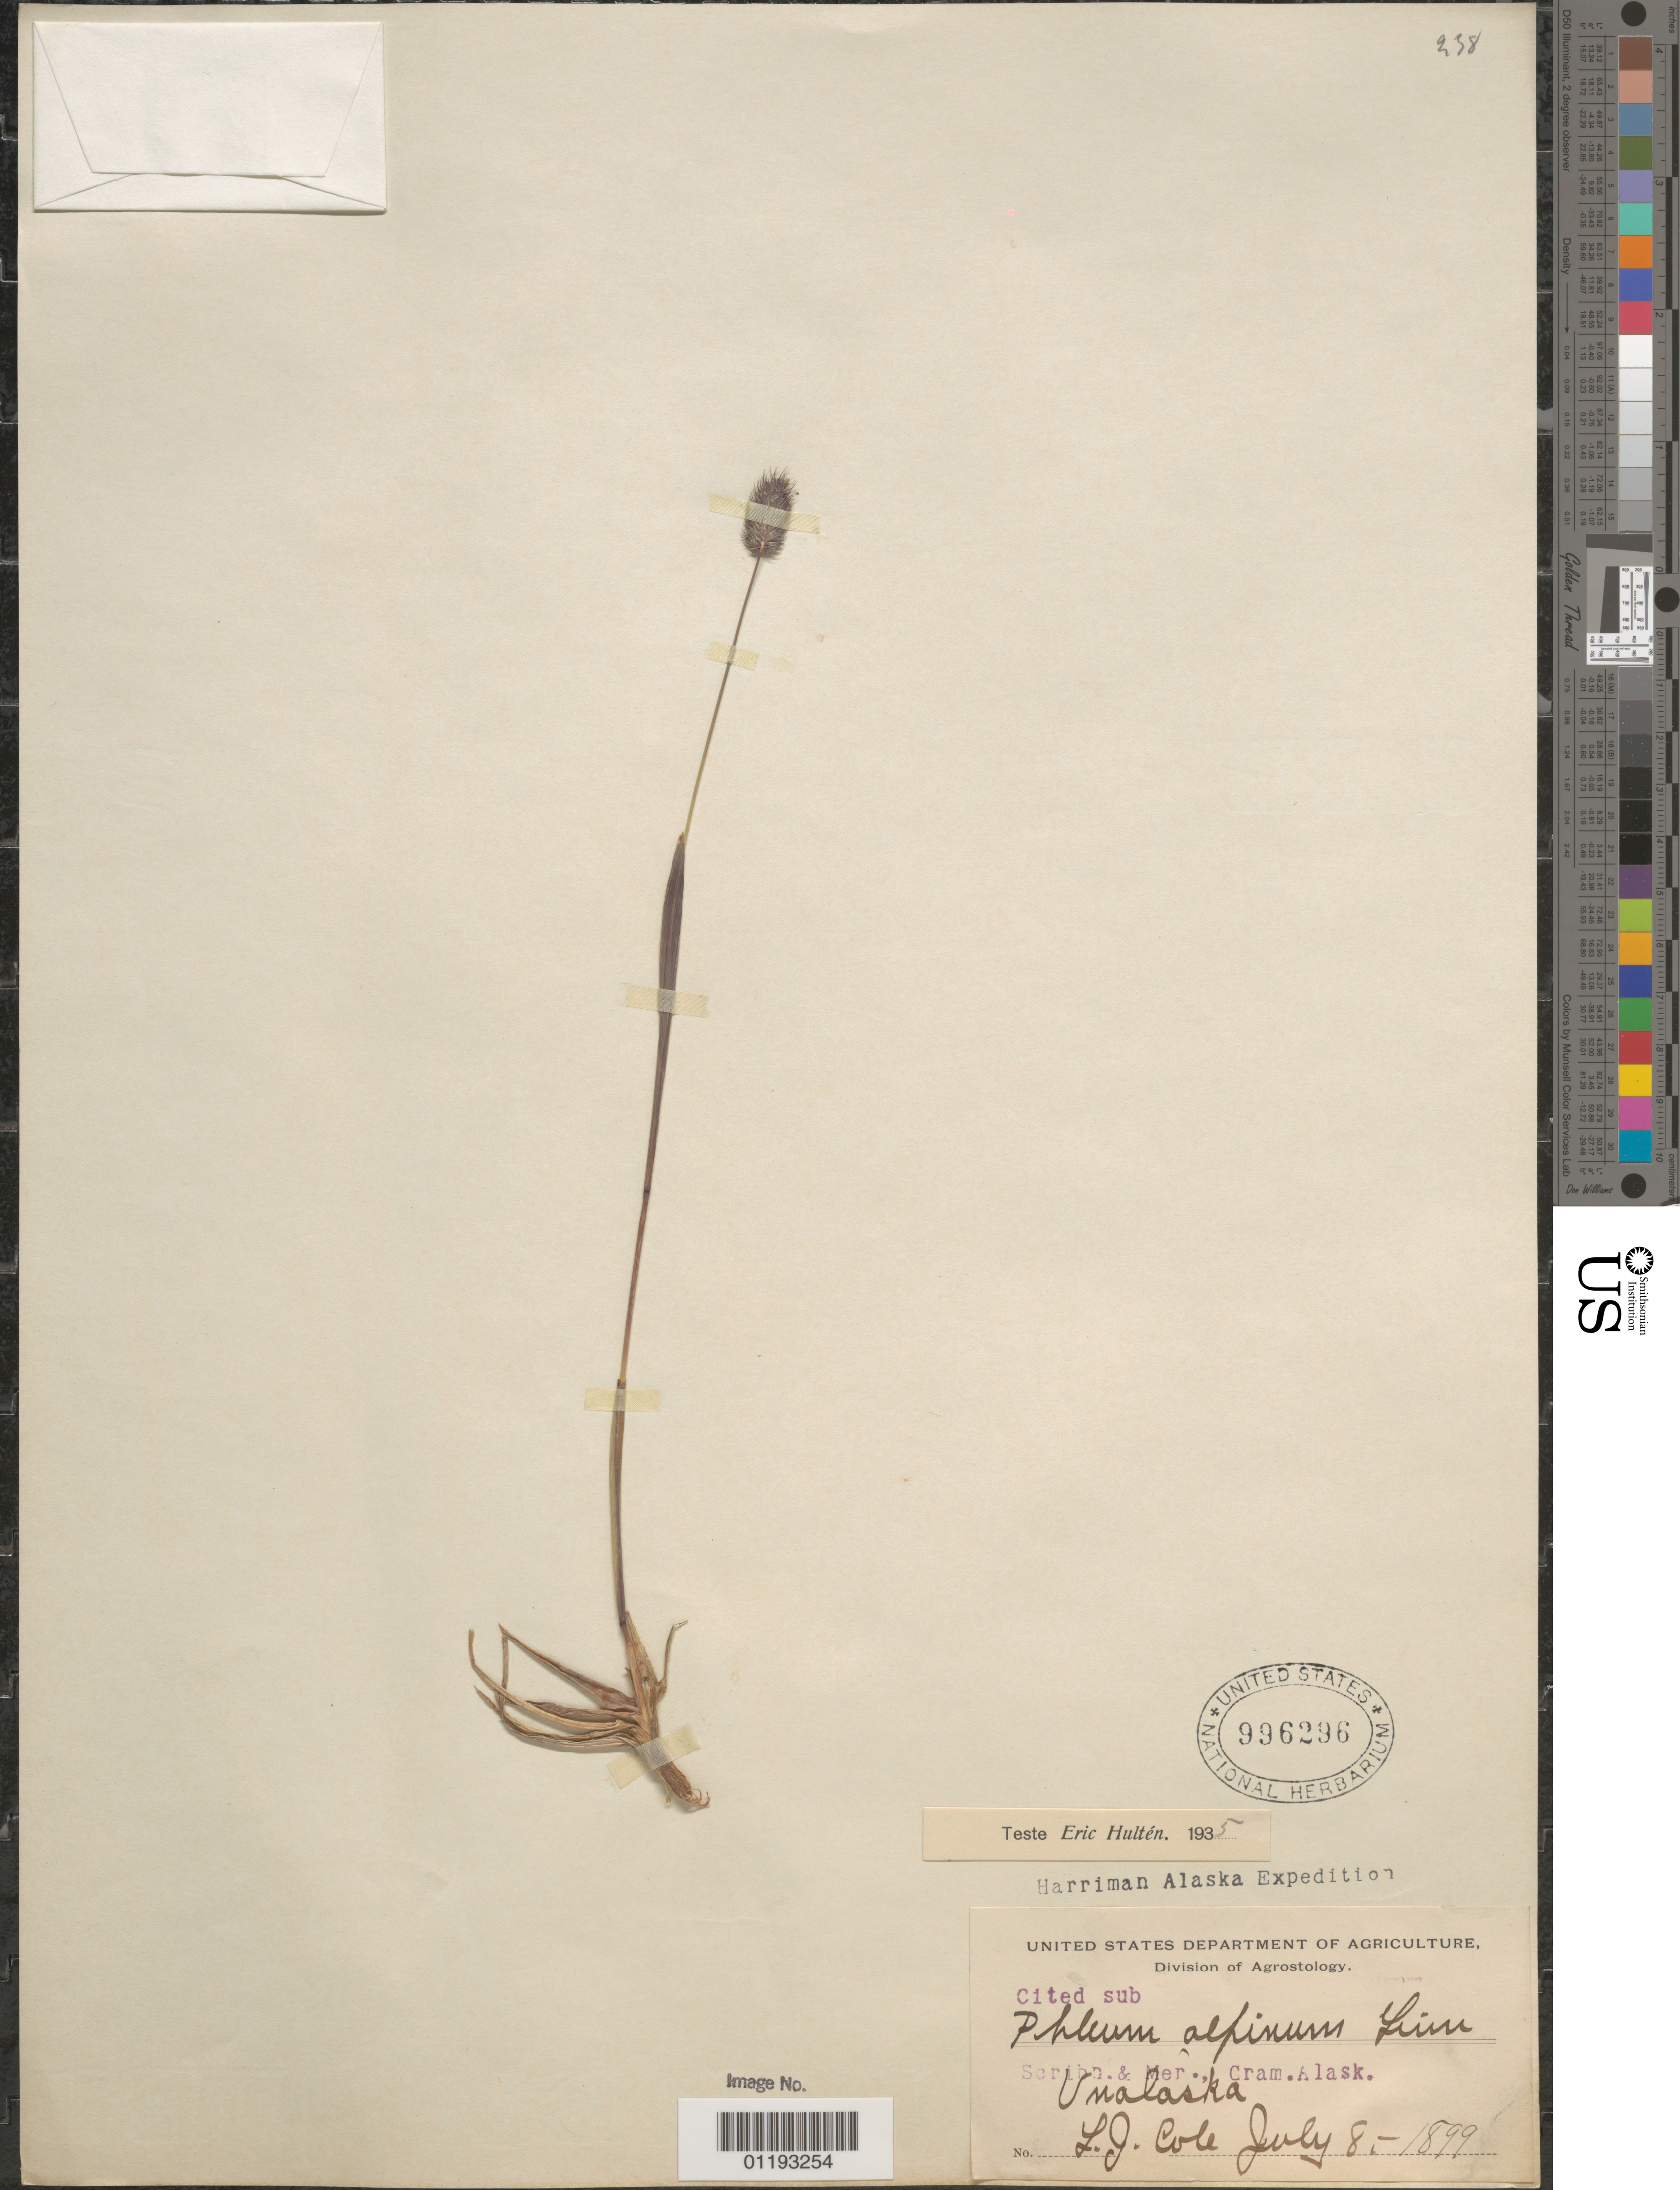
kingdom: Plantae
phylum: Tracheophyta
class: Liliopsida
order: Poales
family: Poaceae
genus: Phleum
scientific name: Phleum alpinum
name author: L.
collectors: L. Cole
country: United States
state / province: Alaska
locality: Unalaska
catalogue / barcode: US 996296